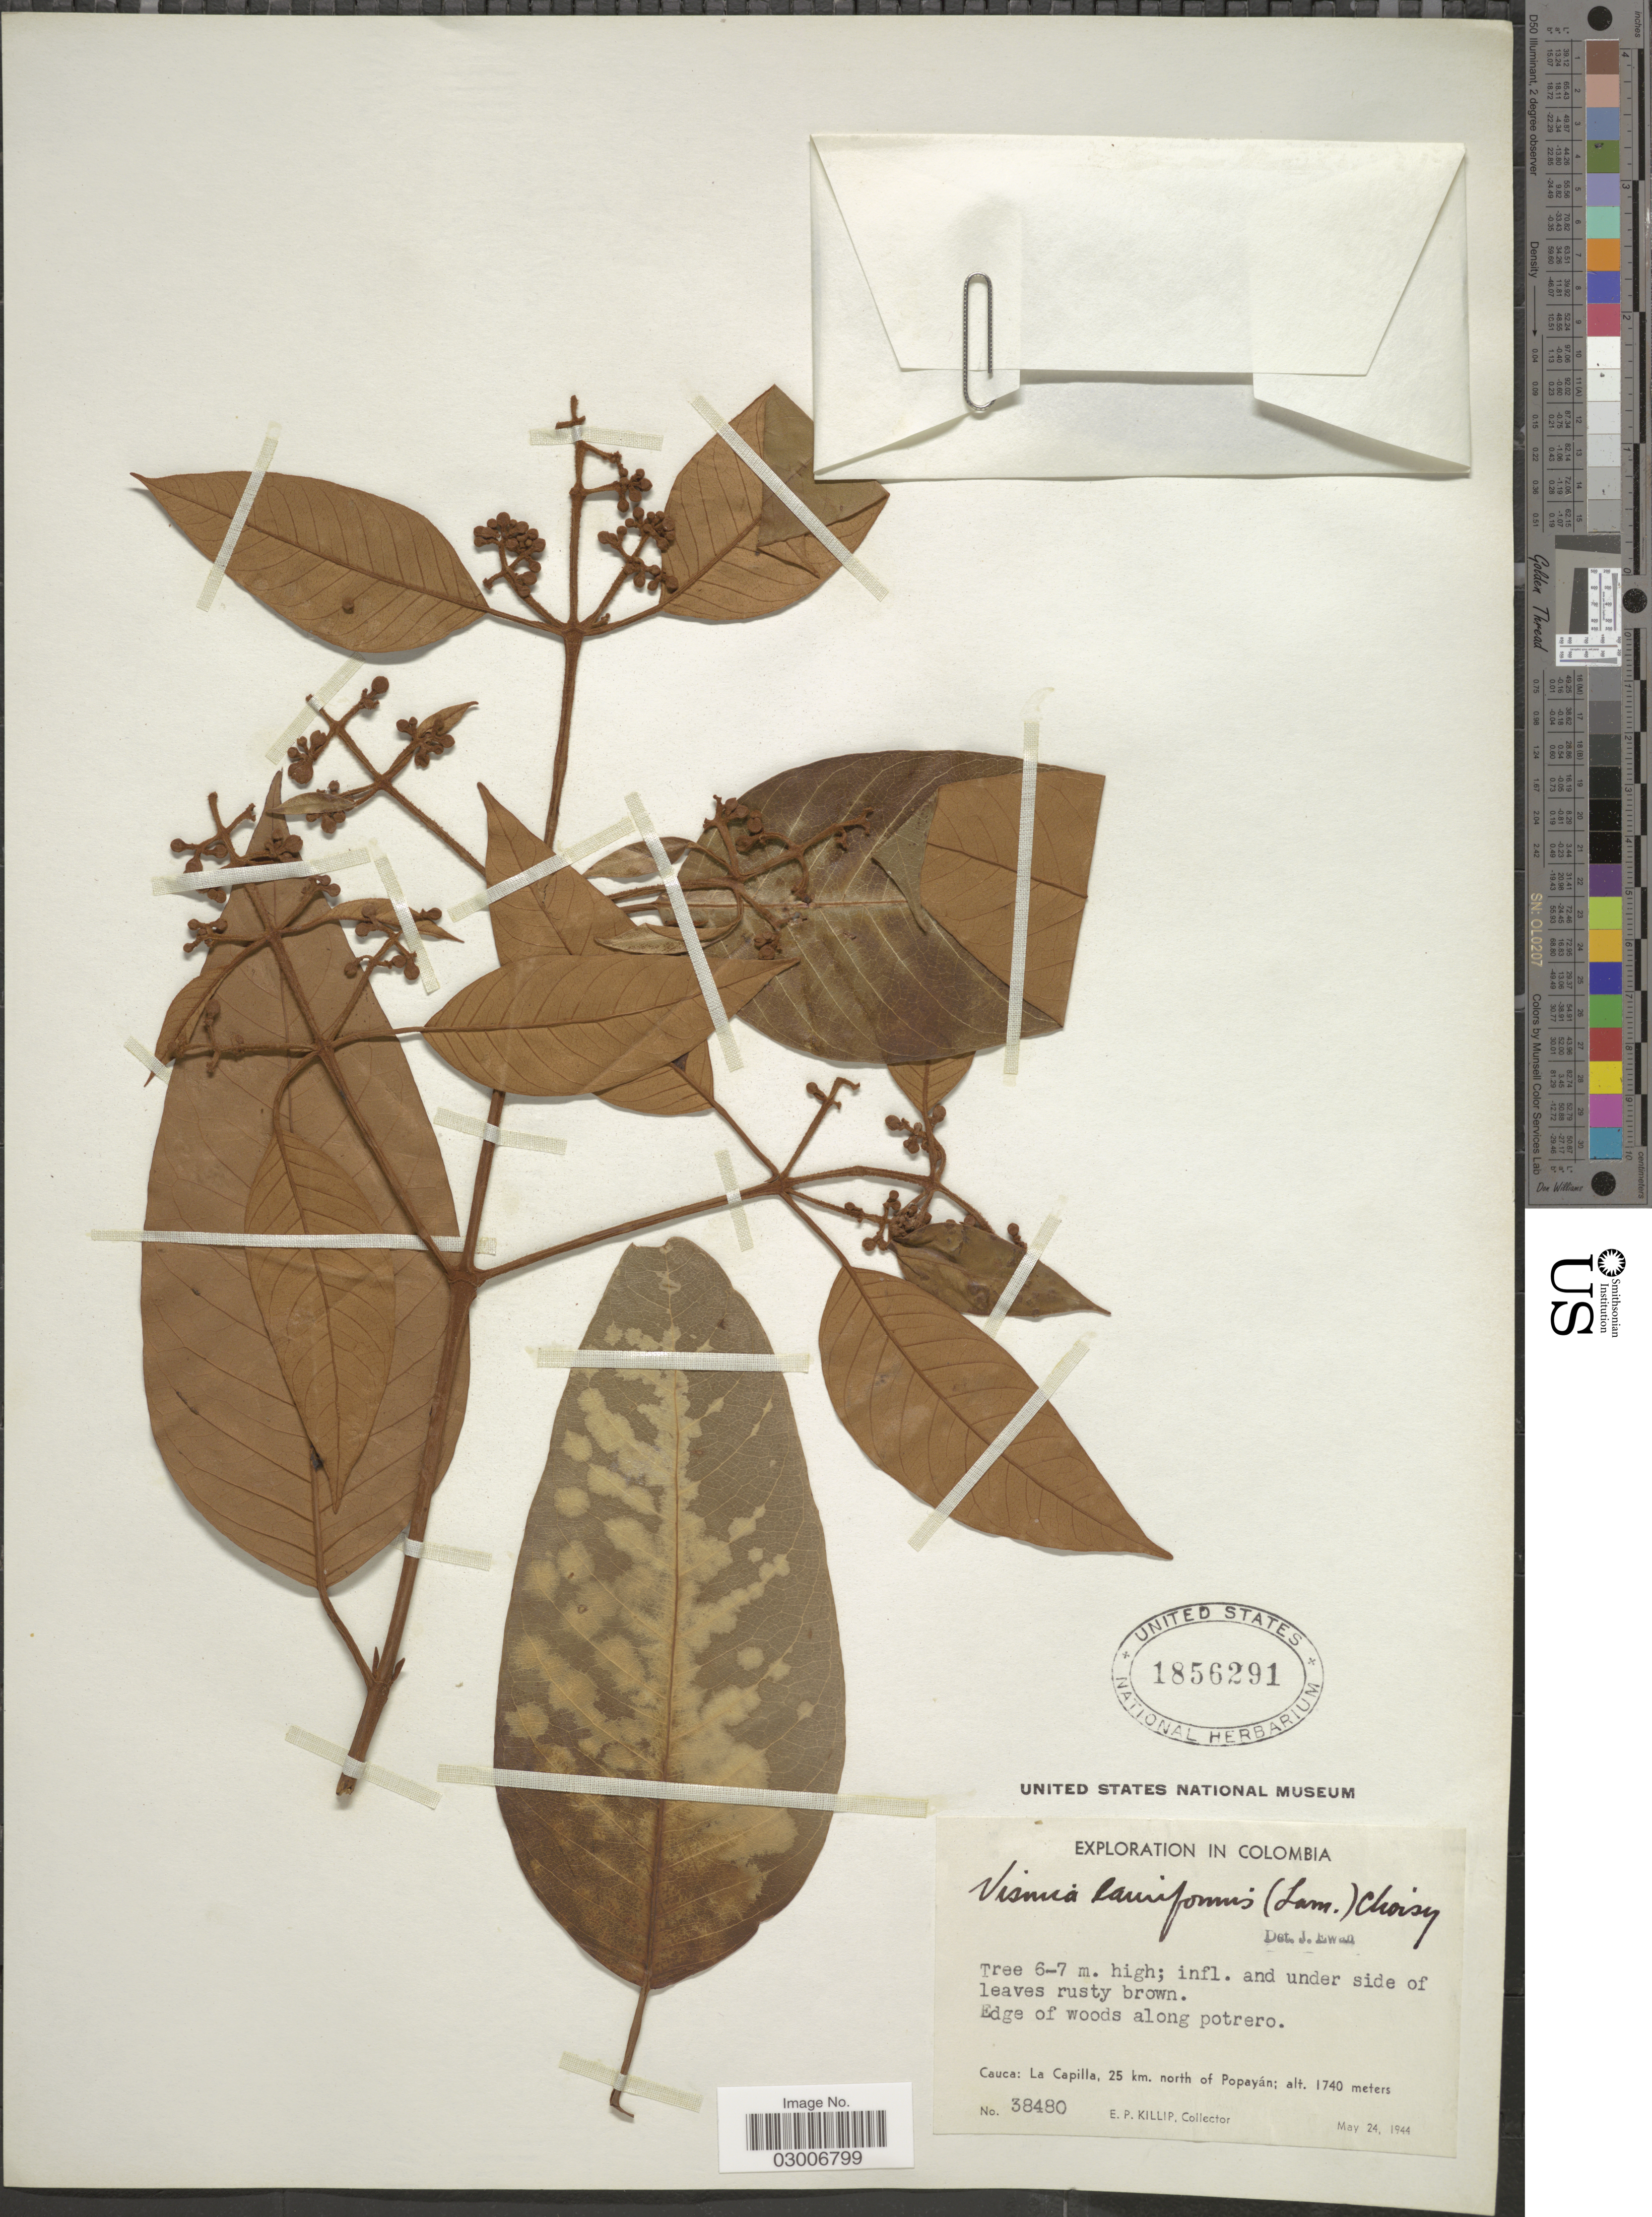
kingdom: Plantae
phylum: Tracheophyta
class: Magnoliopsida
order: Malpighiales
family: Hypericaceae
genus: Vismia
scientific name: Vismia lauriformis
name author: (Lam.) Choisy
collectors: E. P. Killip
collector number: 38480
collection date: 1944-05-24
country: Colombia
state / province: Cauca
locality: La Capilla, 25 km. north of Popayán.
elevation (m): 1740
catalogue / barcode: US 1856291